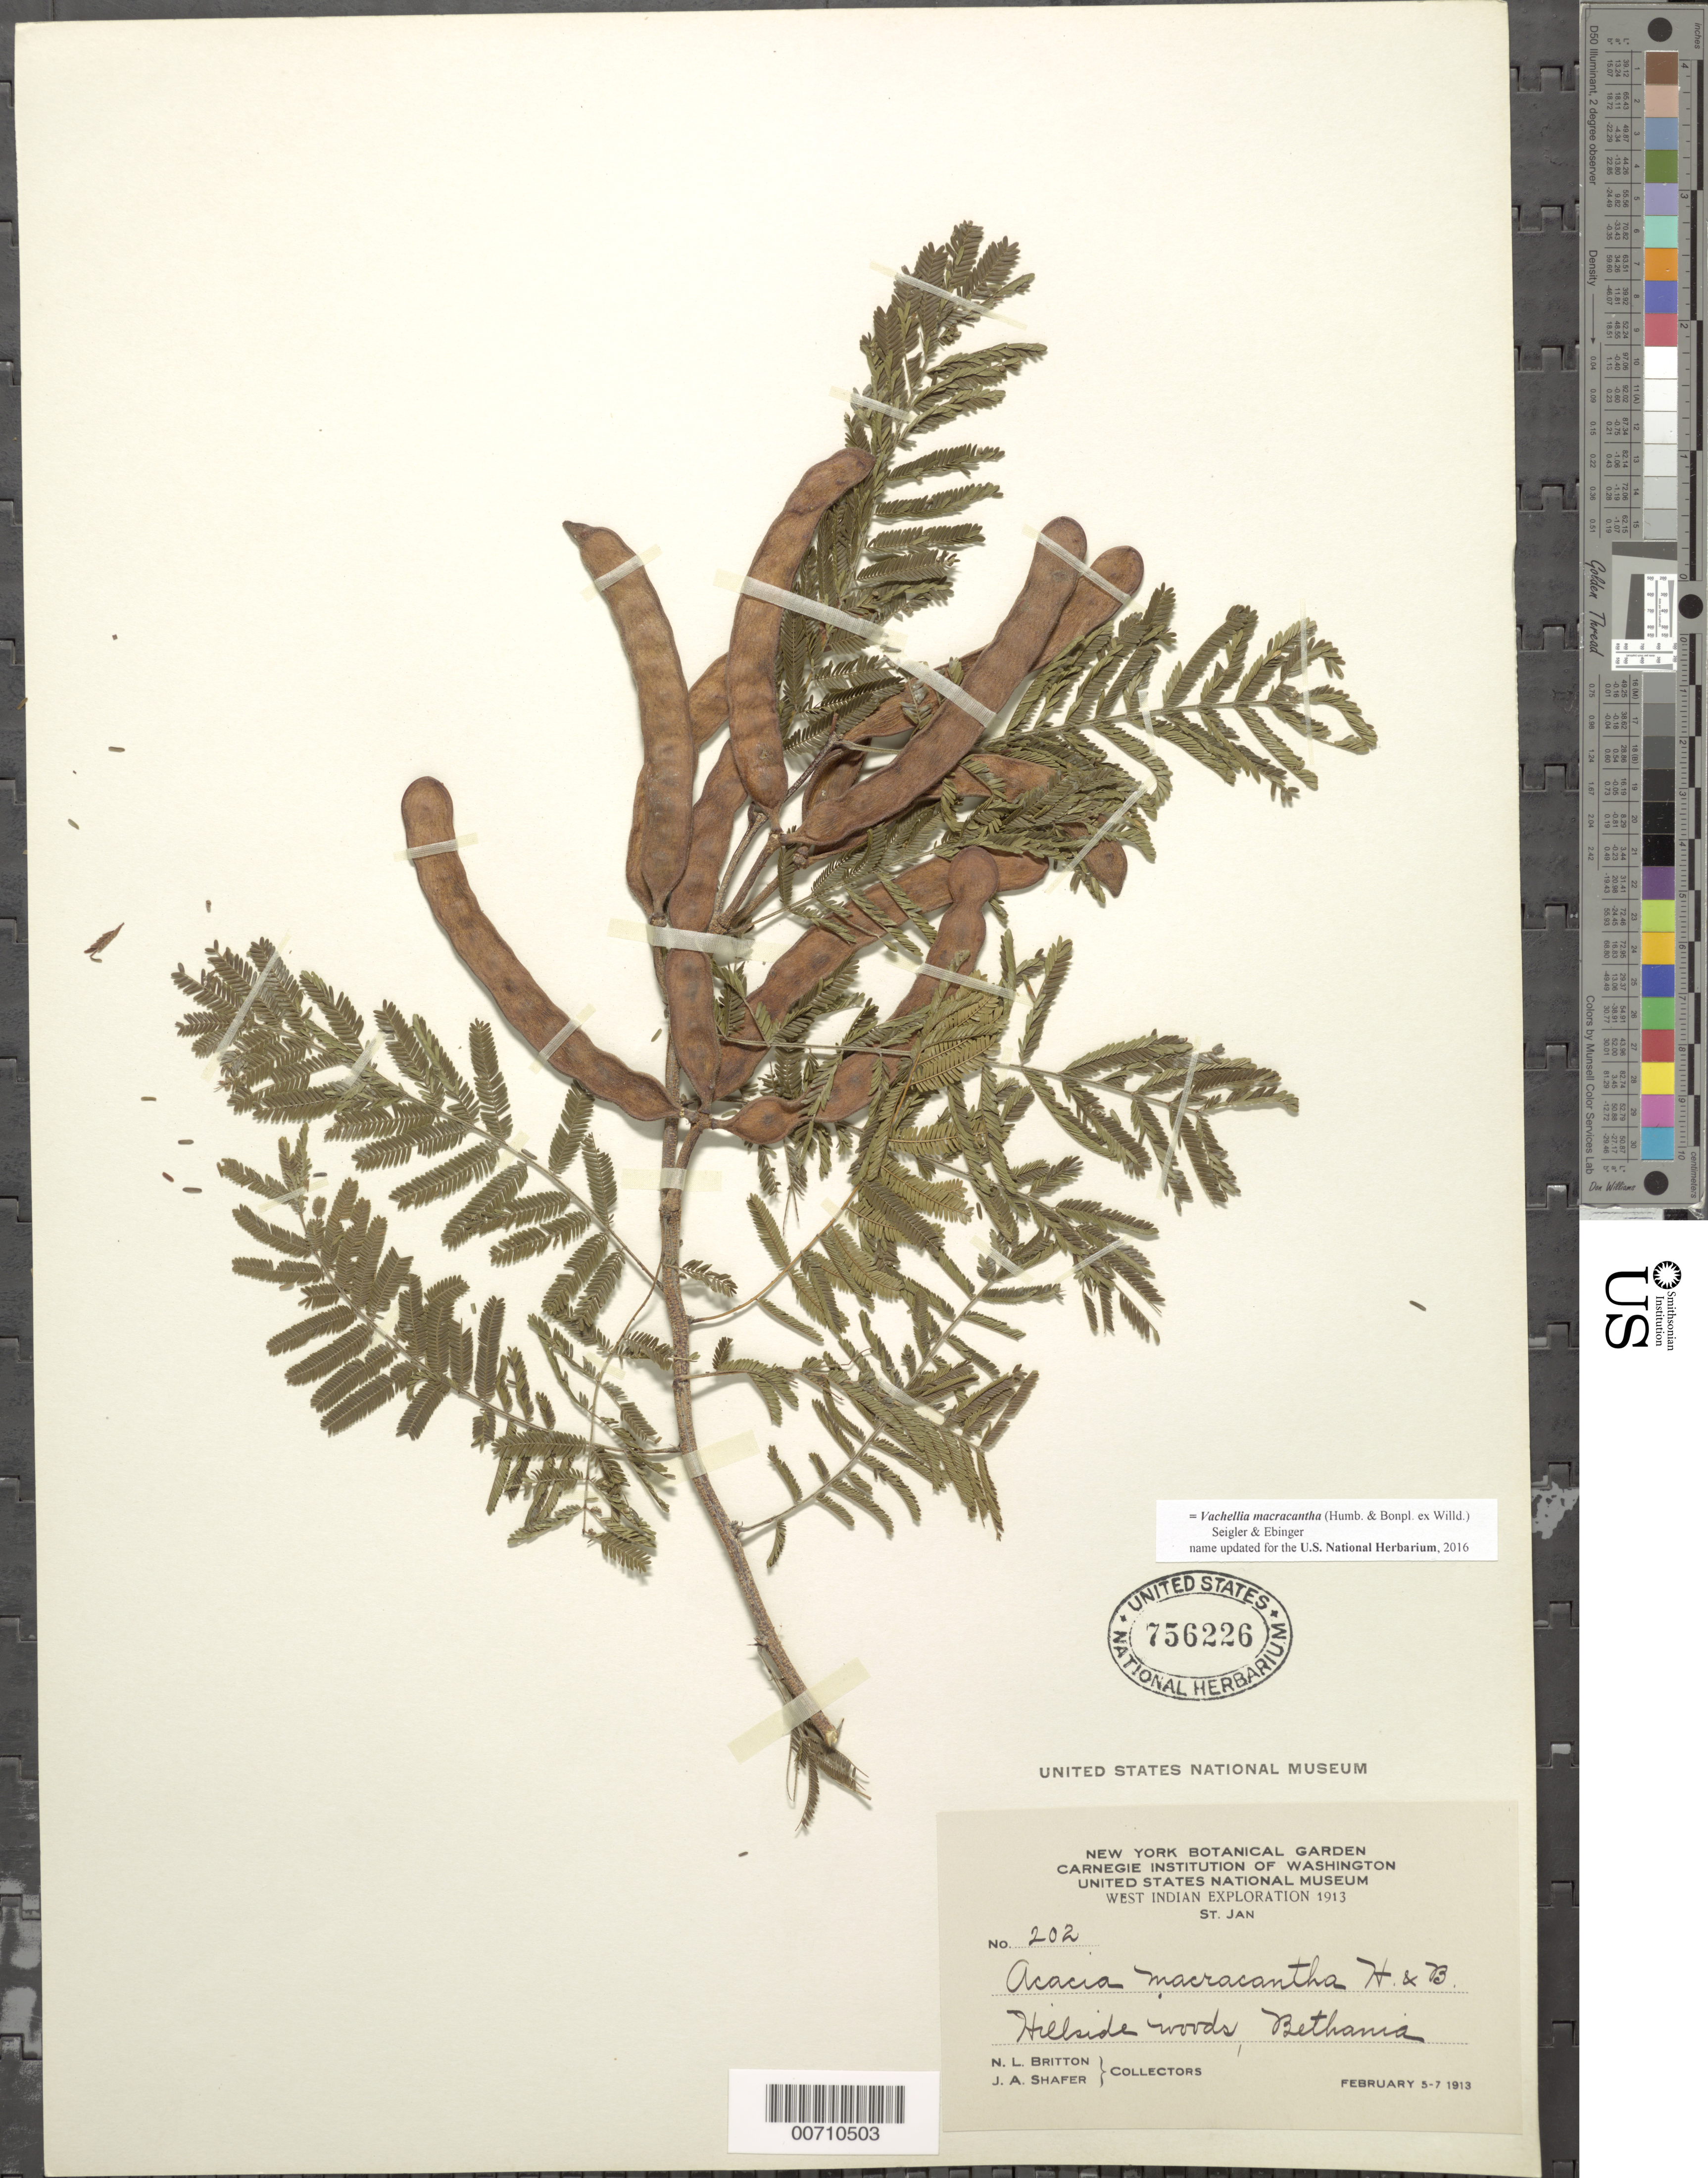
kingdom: Plantae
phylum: Tracheophyta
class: Magnoliopsida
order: Fabales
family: Fabaceae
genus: Vachellia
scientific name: Vachellia macracantha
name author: (Humb. & Bonpl. ex Willd.) Seigler & Ebinger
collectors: N. Britton & J. A. Shafer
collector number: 202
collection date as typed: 05 Feb 1913 to 07 Feb 1913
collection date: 1913-02-05/1913-02-07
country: U.S. Virgin Islands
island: St. John Island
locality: Bethania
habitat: Hillside woods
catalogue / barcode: US 756226